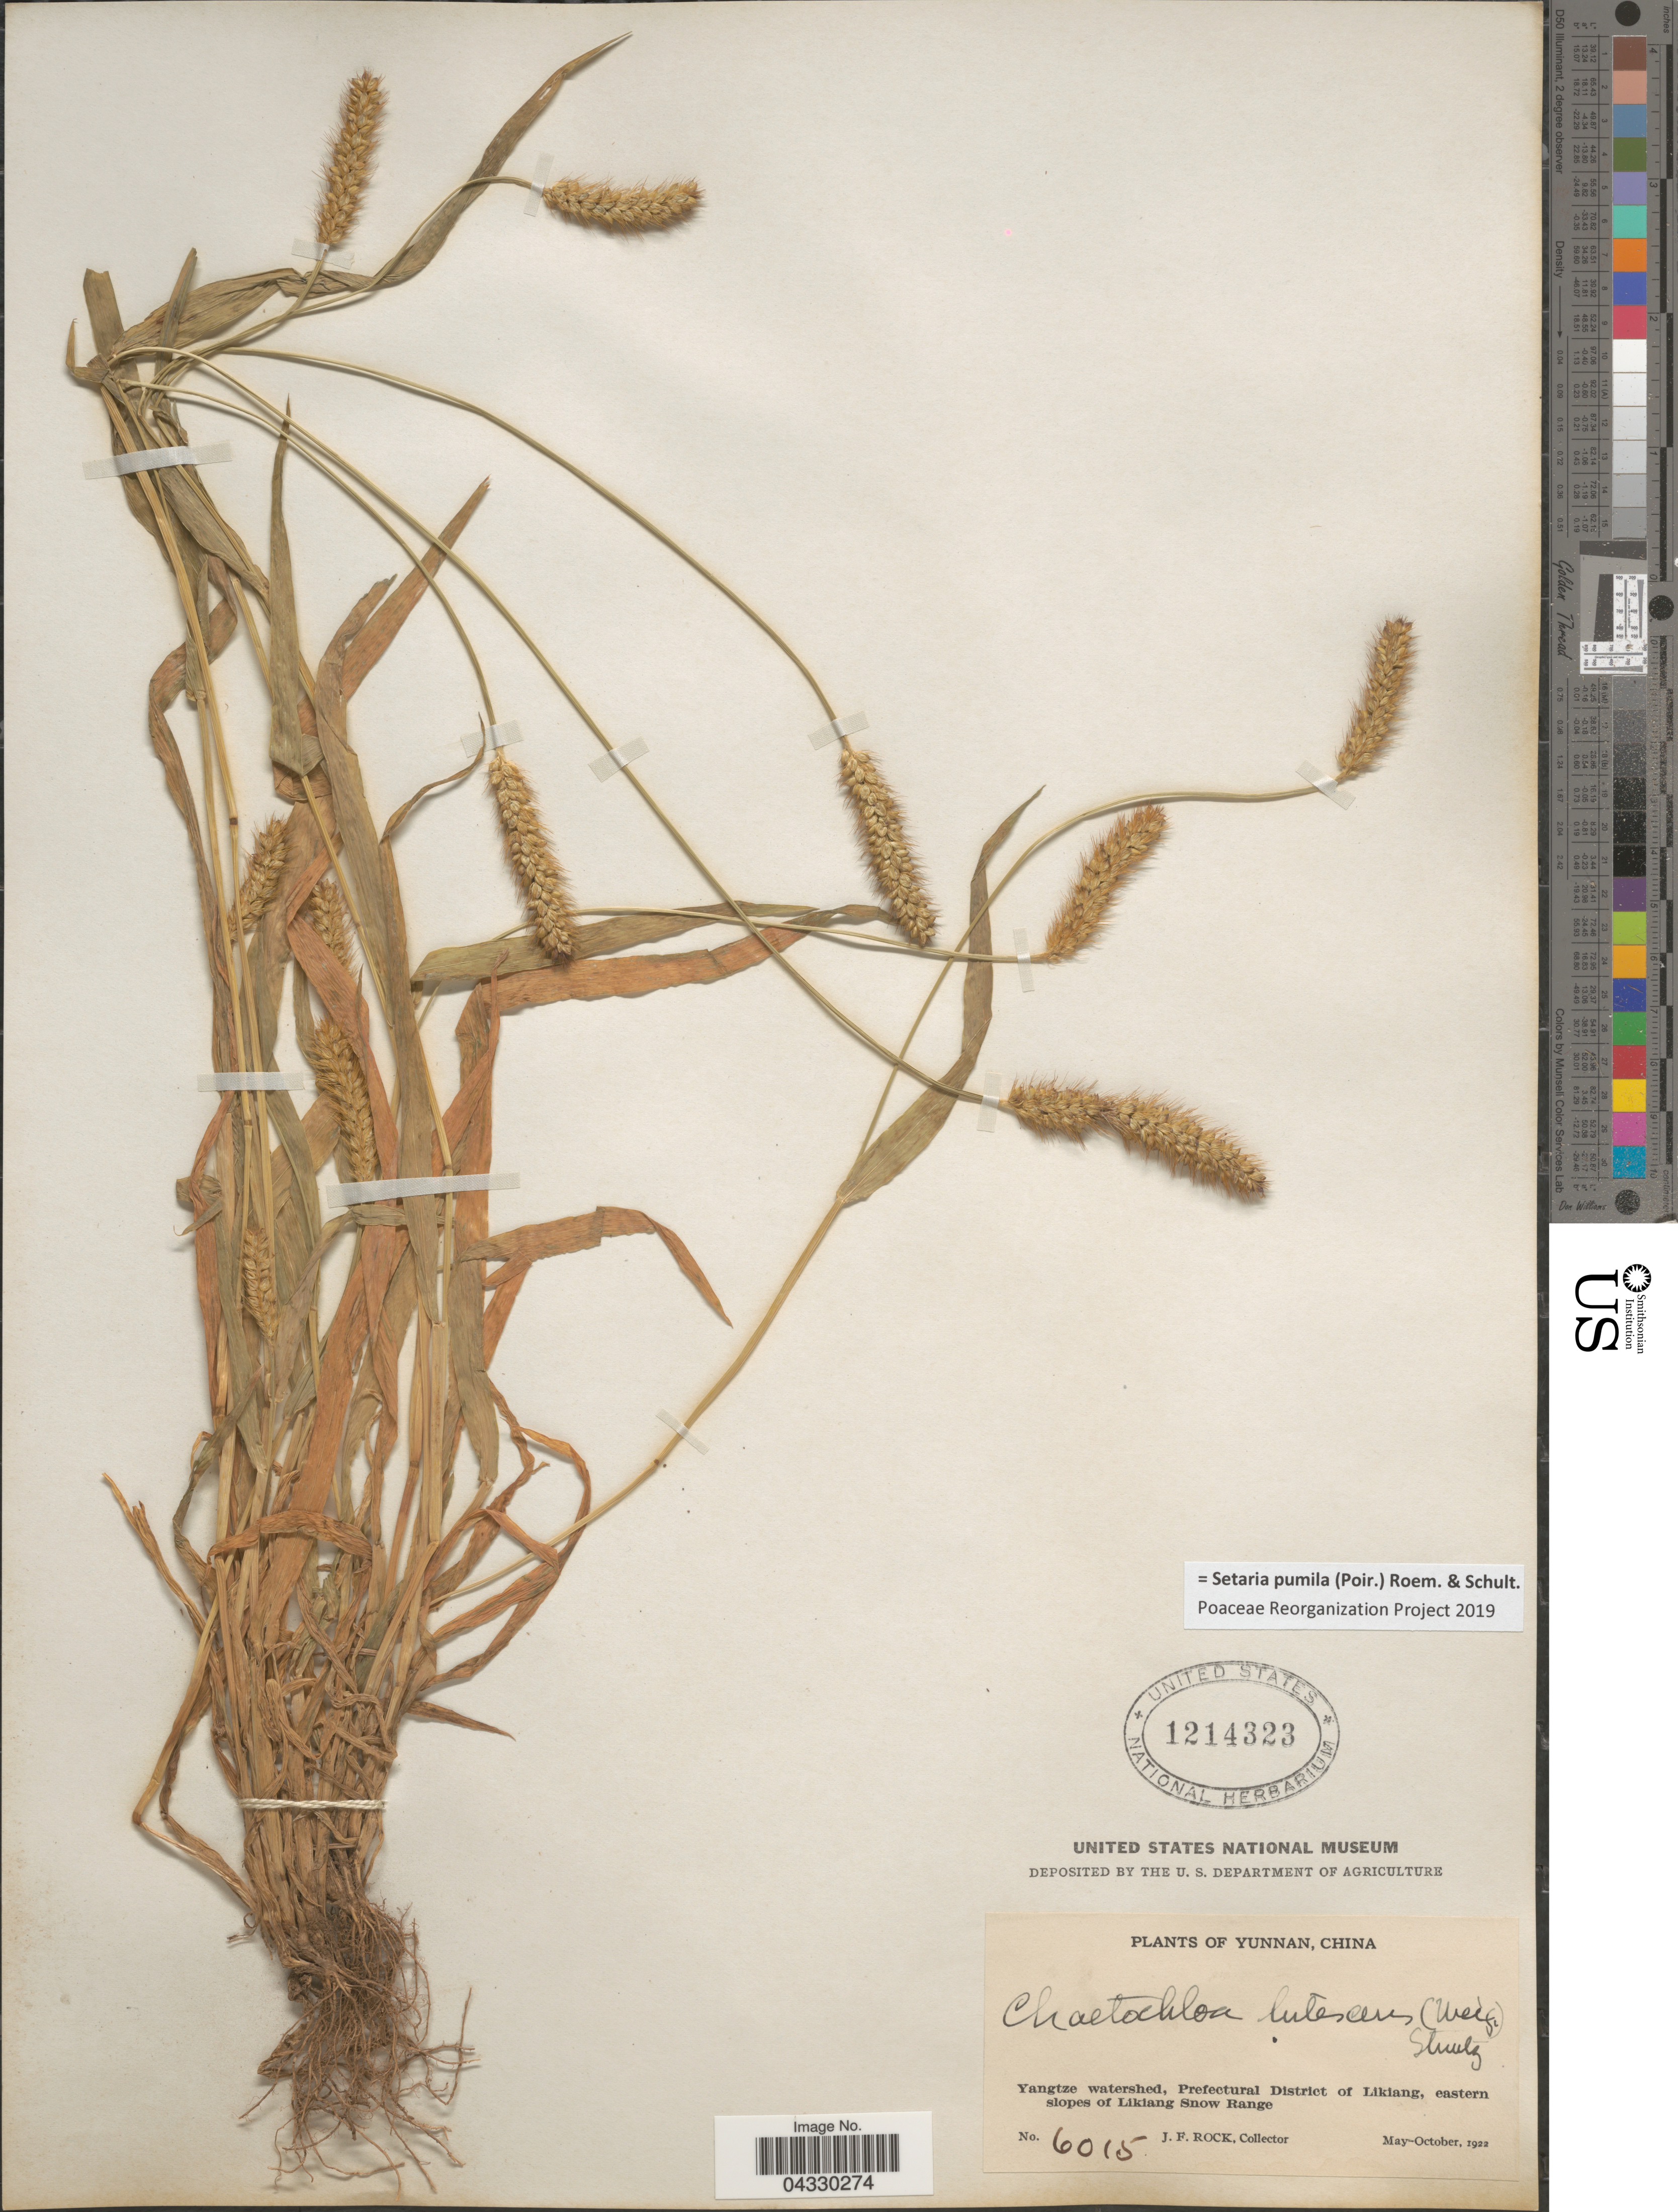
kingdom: Plantae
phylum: Tracheophyta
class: Liliopsida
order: Poales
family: Poaceae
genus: Setaria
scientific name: Setaria pumila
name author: (Poir.) Roem. & Schult.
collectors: J. Rock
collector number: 6015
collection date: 1922-05/1922-10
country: China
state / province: Yunnan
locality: Yangtze watershed, Prefectural District of Likiang, eastern slopes of Likiang Snow Range.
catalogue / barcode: US 1214323